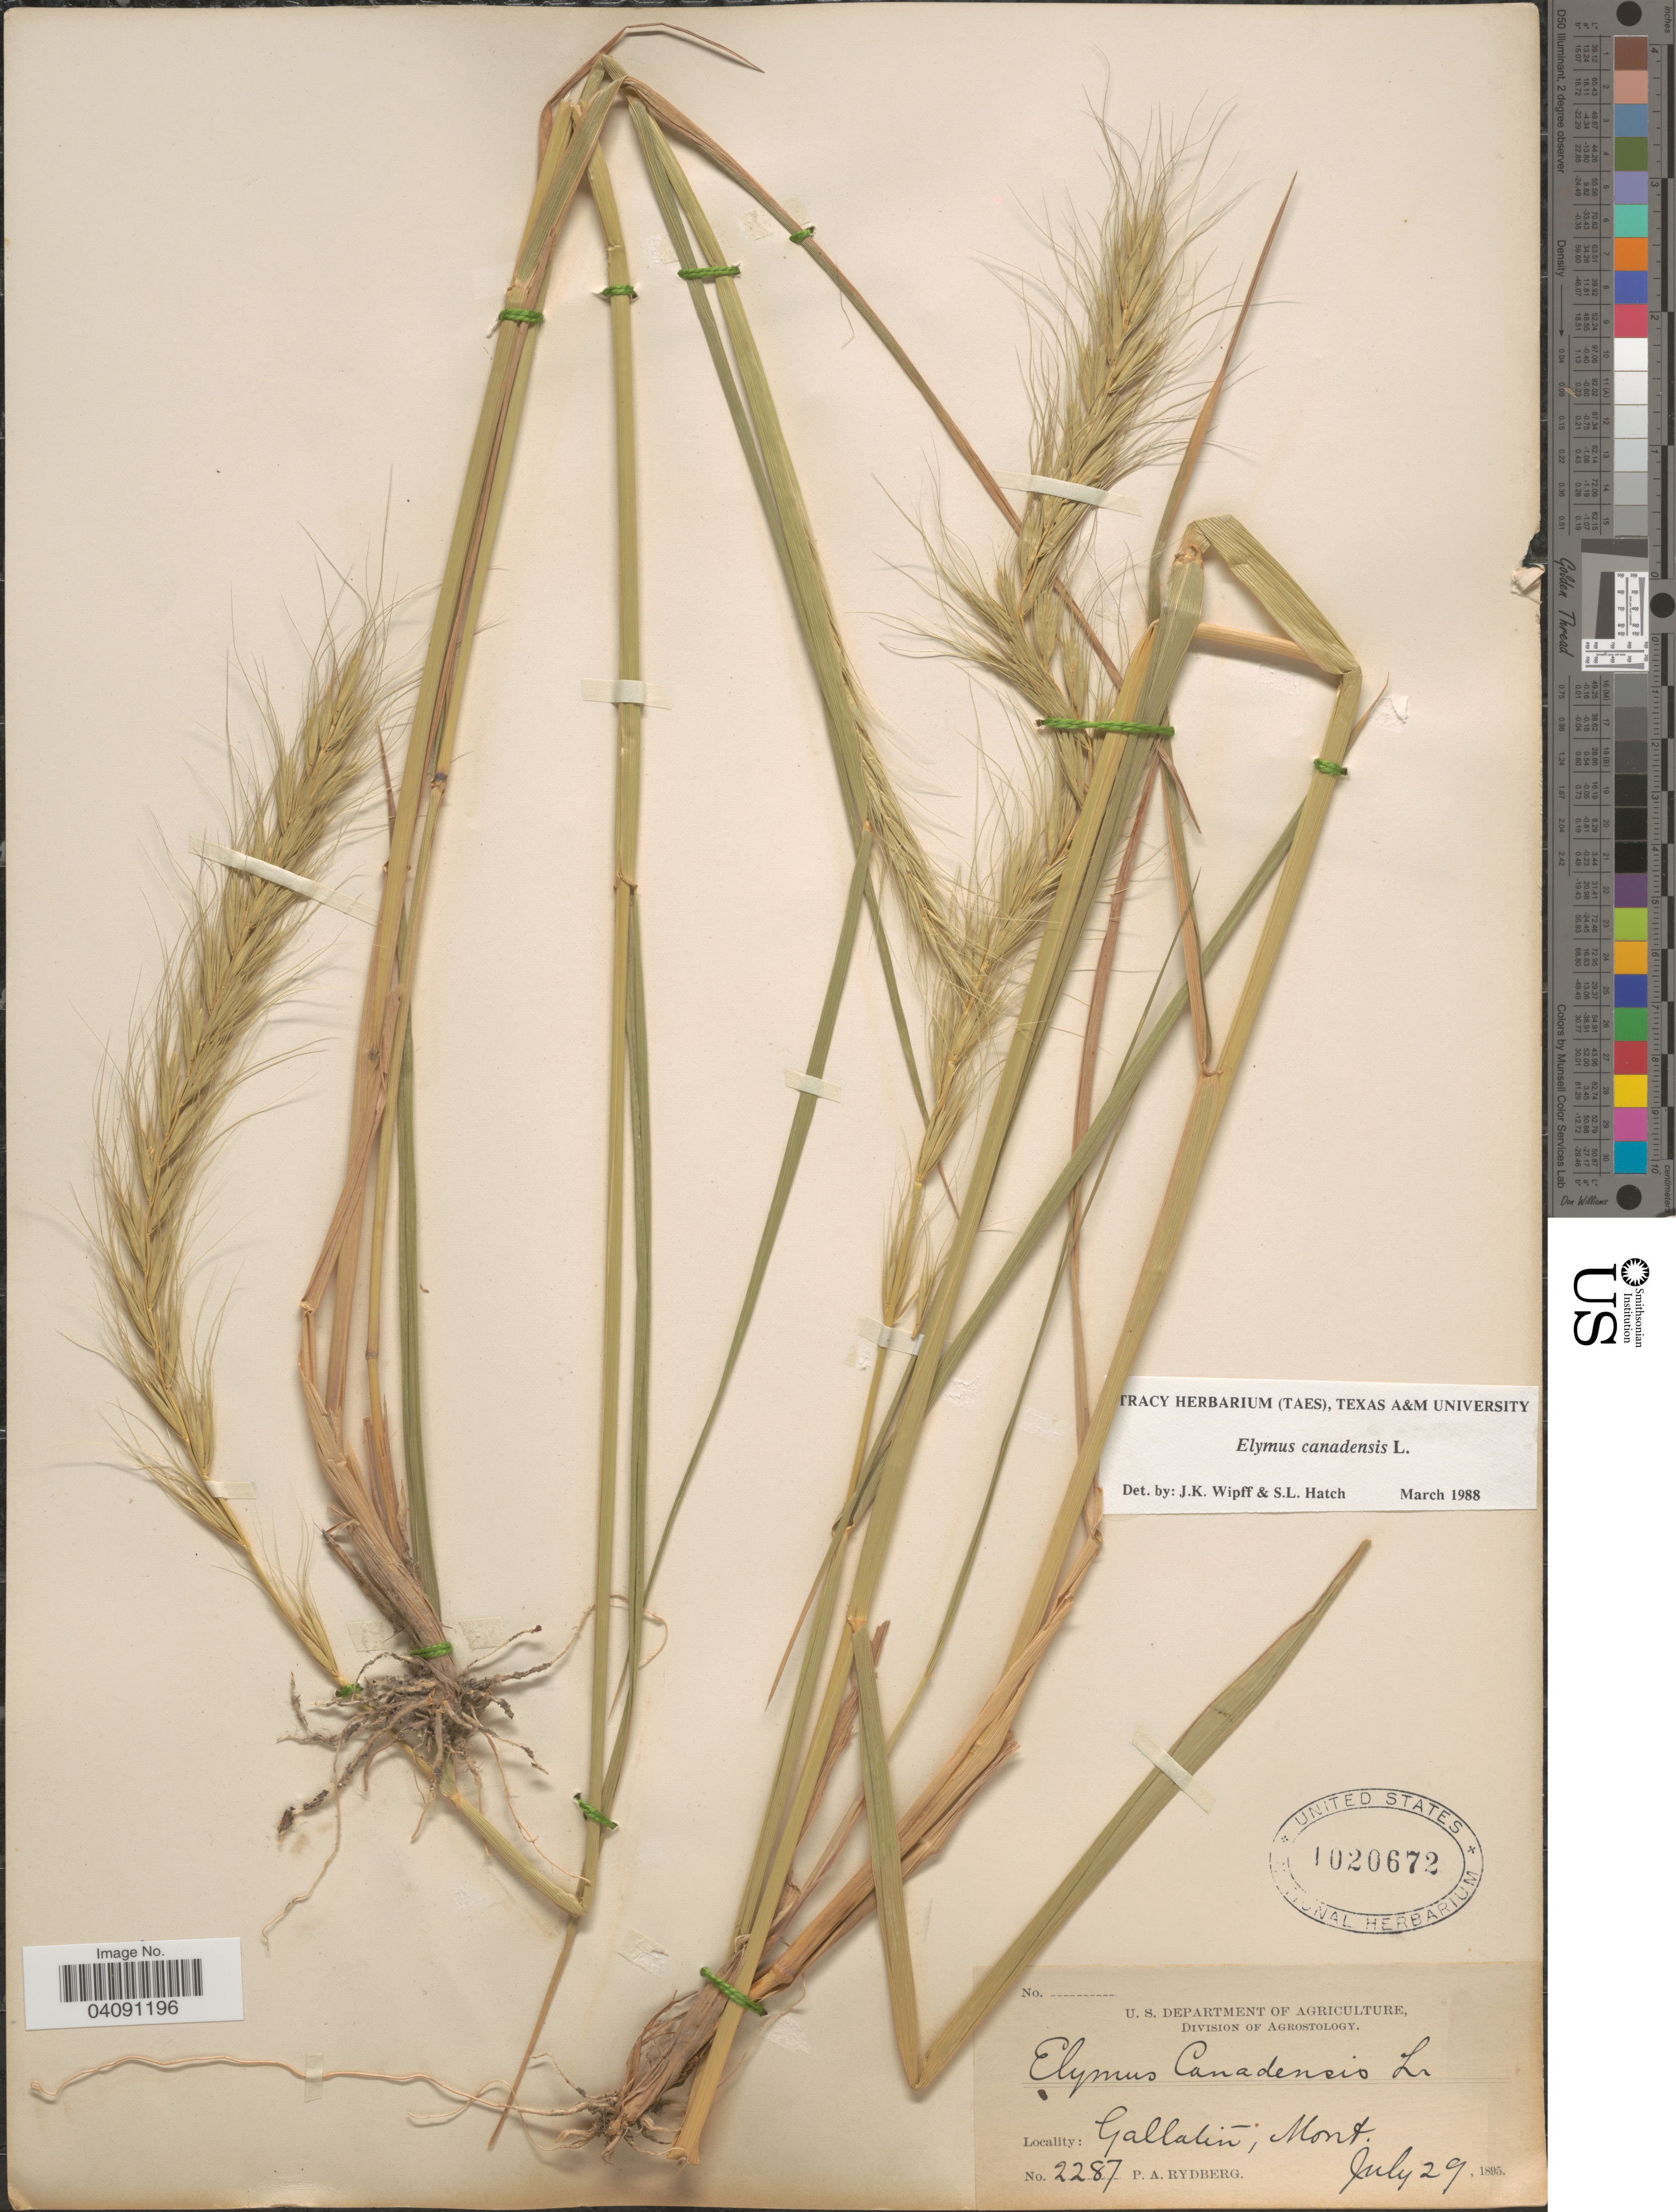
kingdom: Plantae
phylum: Tracheophyta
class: Liliopsida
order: Poales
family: Poaceae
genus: Elymus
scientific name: Elymus canadensis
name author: L.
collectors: P. A. Rydberg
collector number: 2287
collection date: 1895-07-29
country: United States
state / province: Montana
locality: Gallatin.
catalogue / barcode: US 1020672